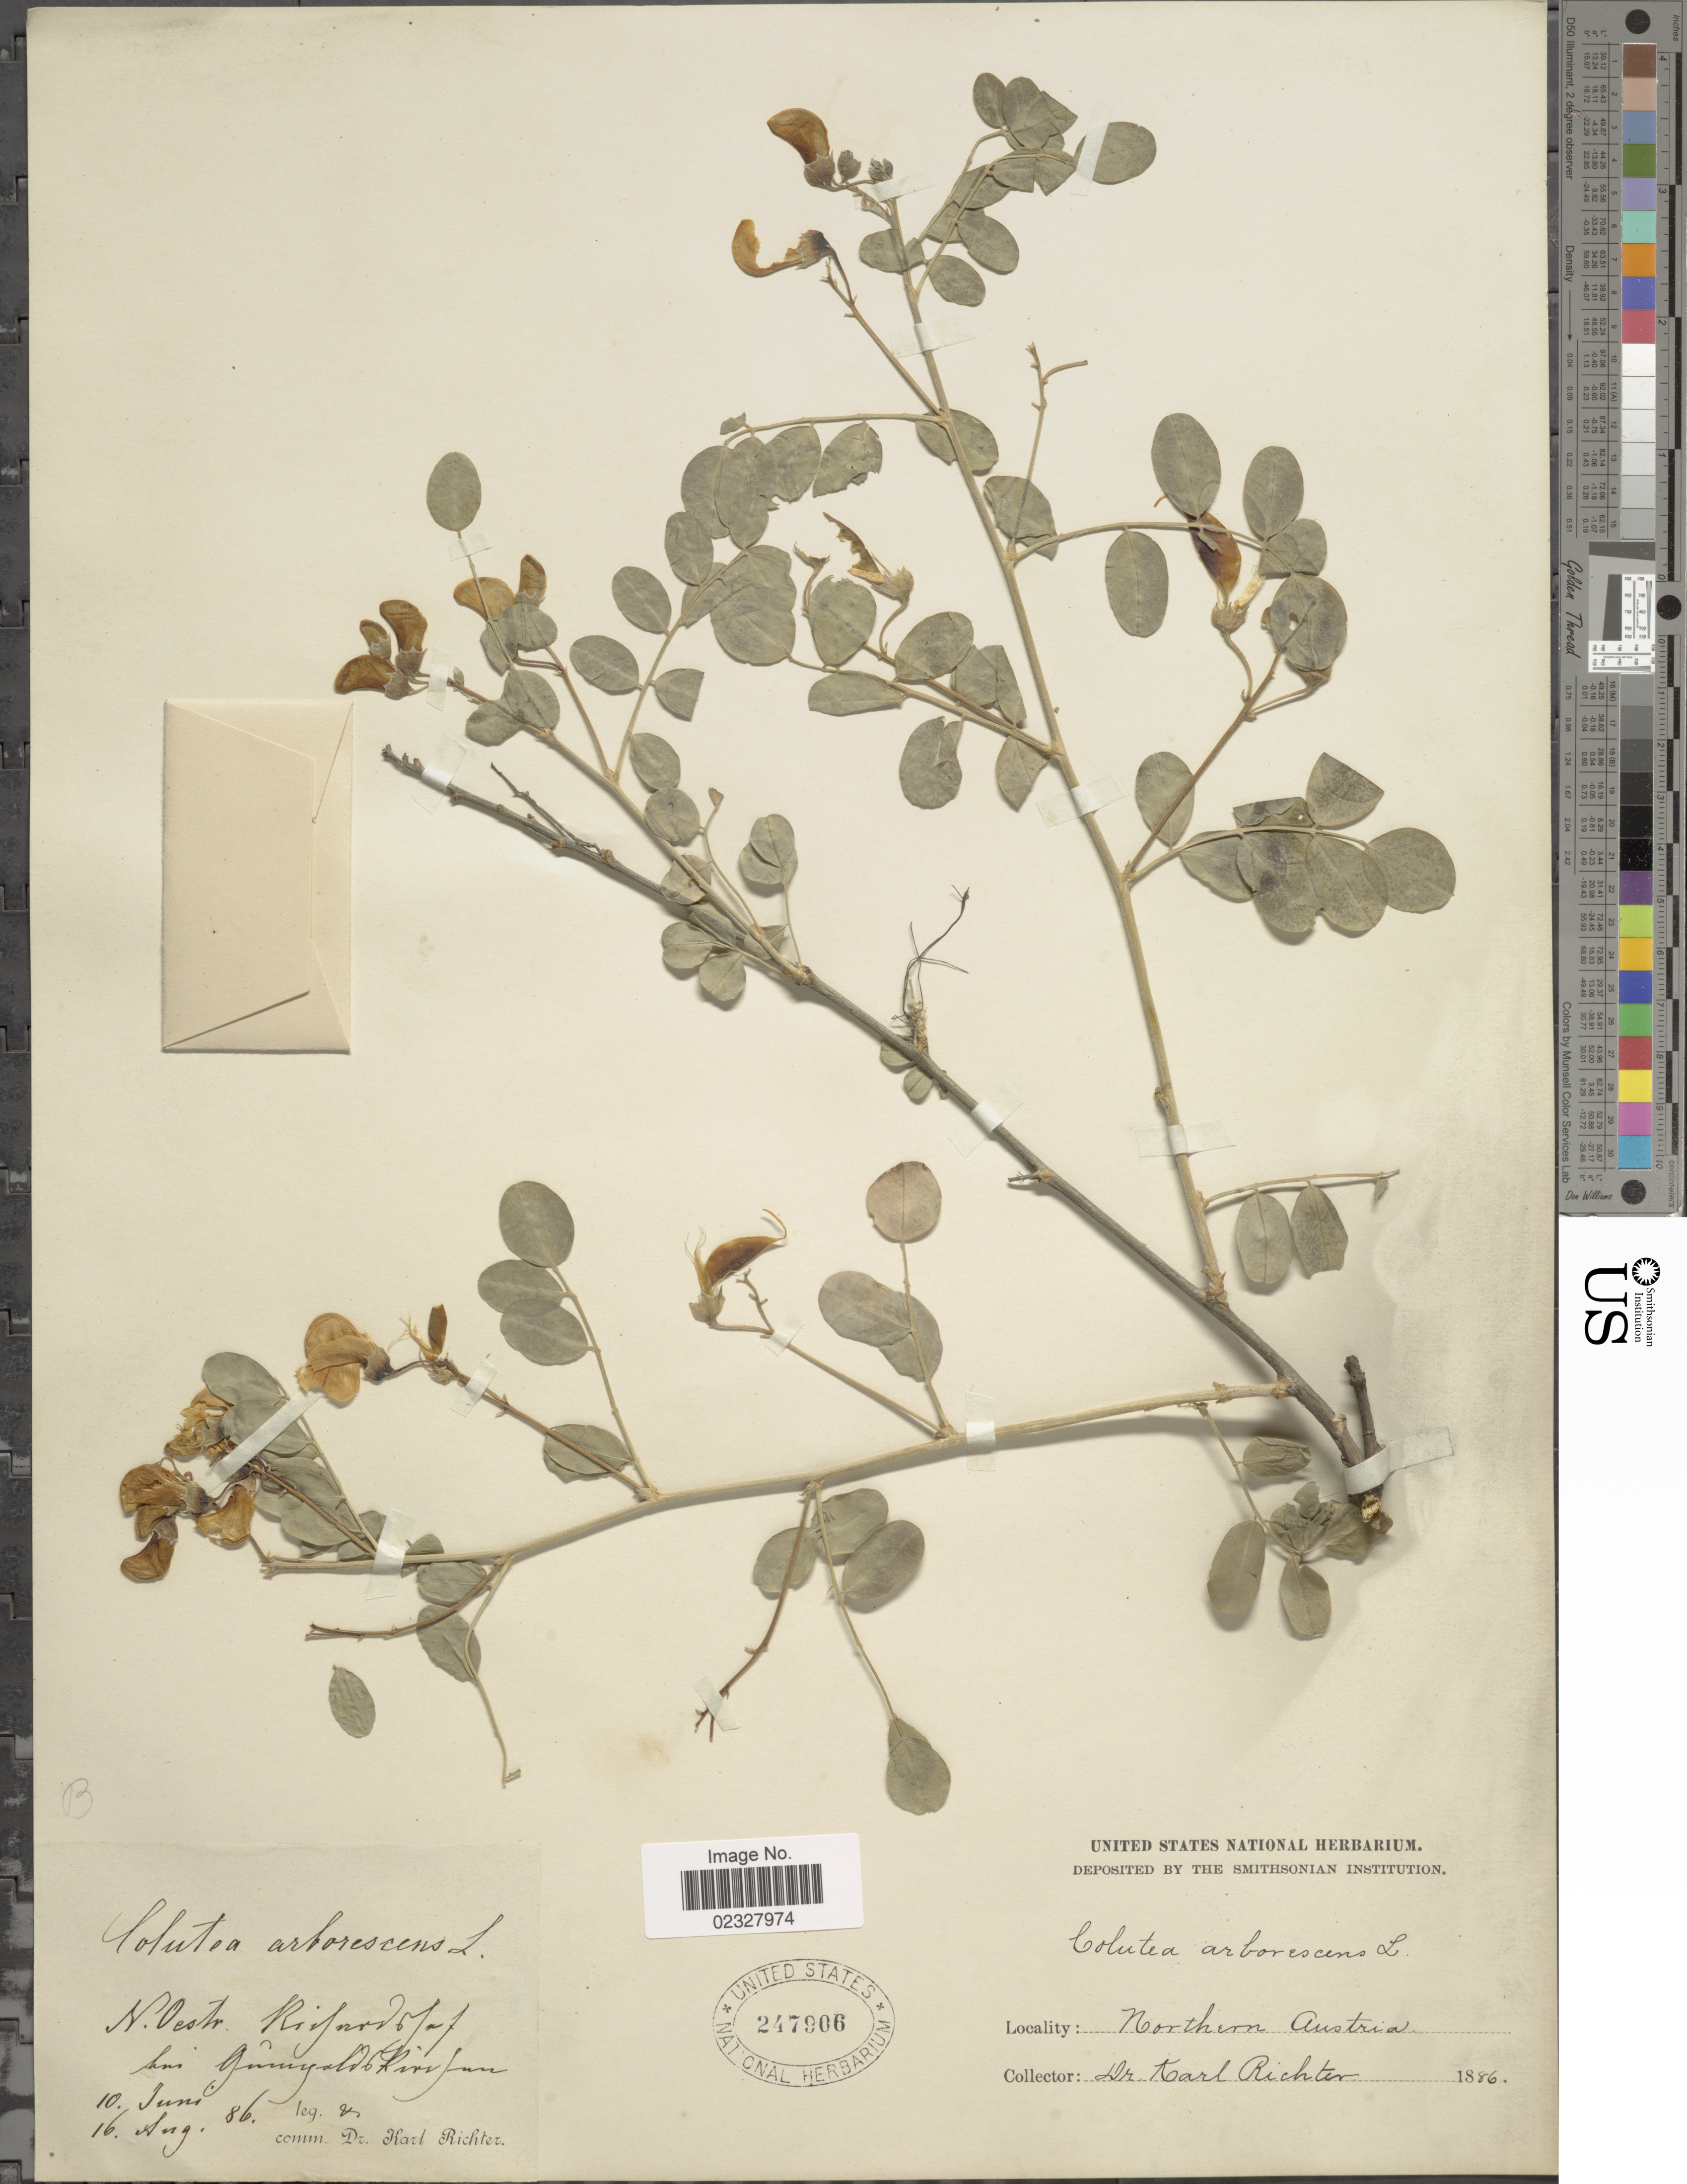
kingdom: Plantae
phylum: Tracheophyta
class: Magnoliopsida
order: Fabales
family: Fabaceae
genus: Colutea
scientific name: Colutea arborescens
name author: L.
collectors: K. Richter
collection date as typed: Transcribed d/m/y: 10/6/86 to 16/8/86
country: Austria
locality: Northern Austria, [illegible text]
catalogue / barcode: US 247906